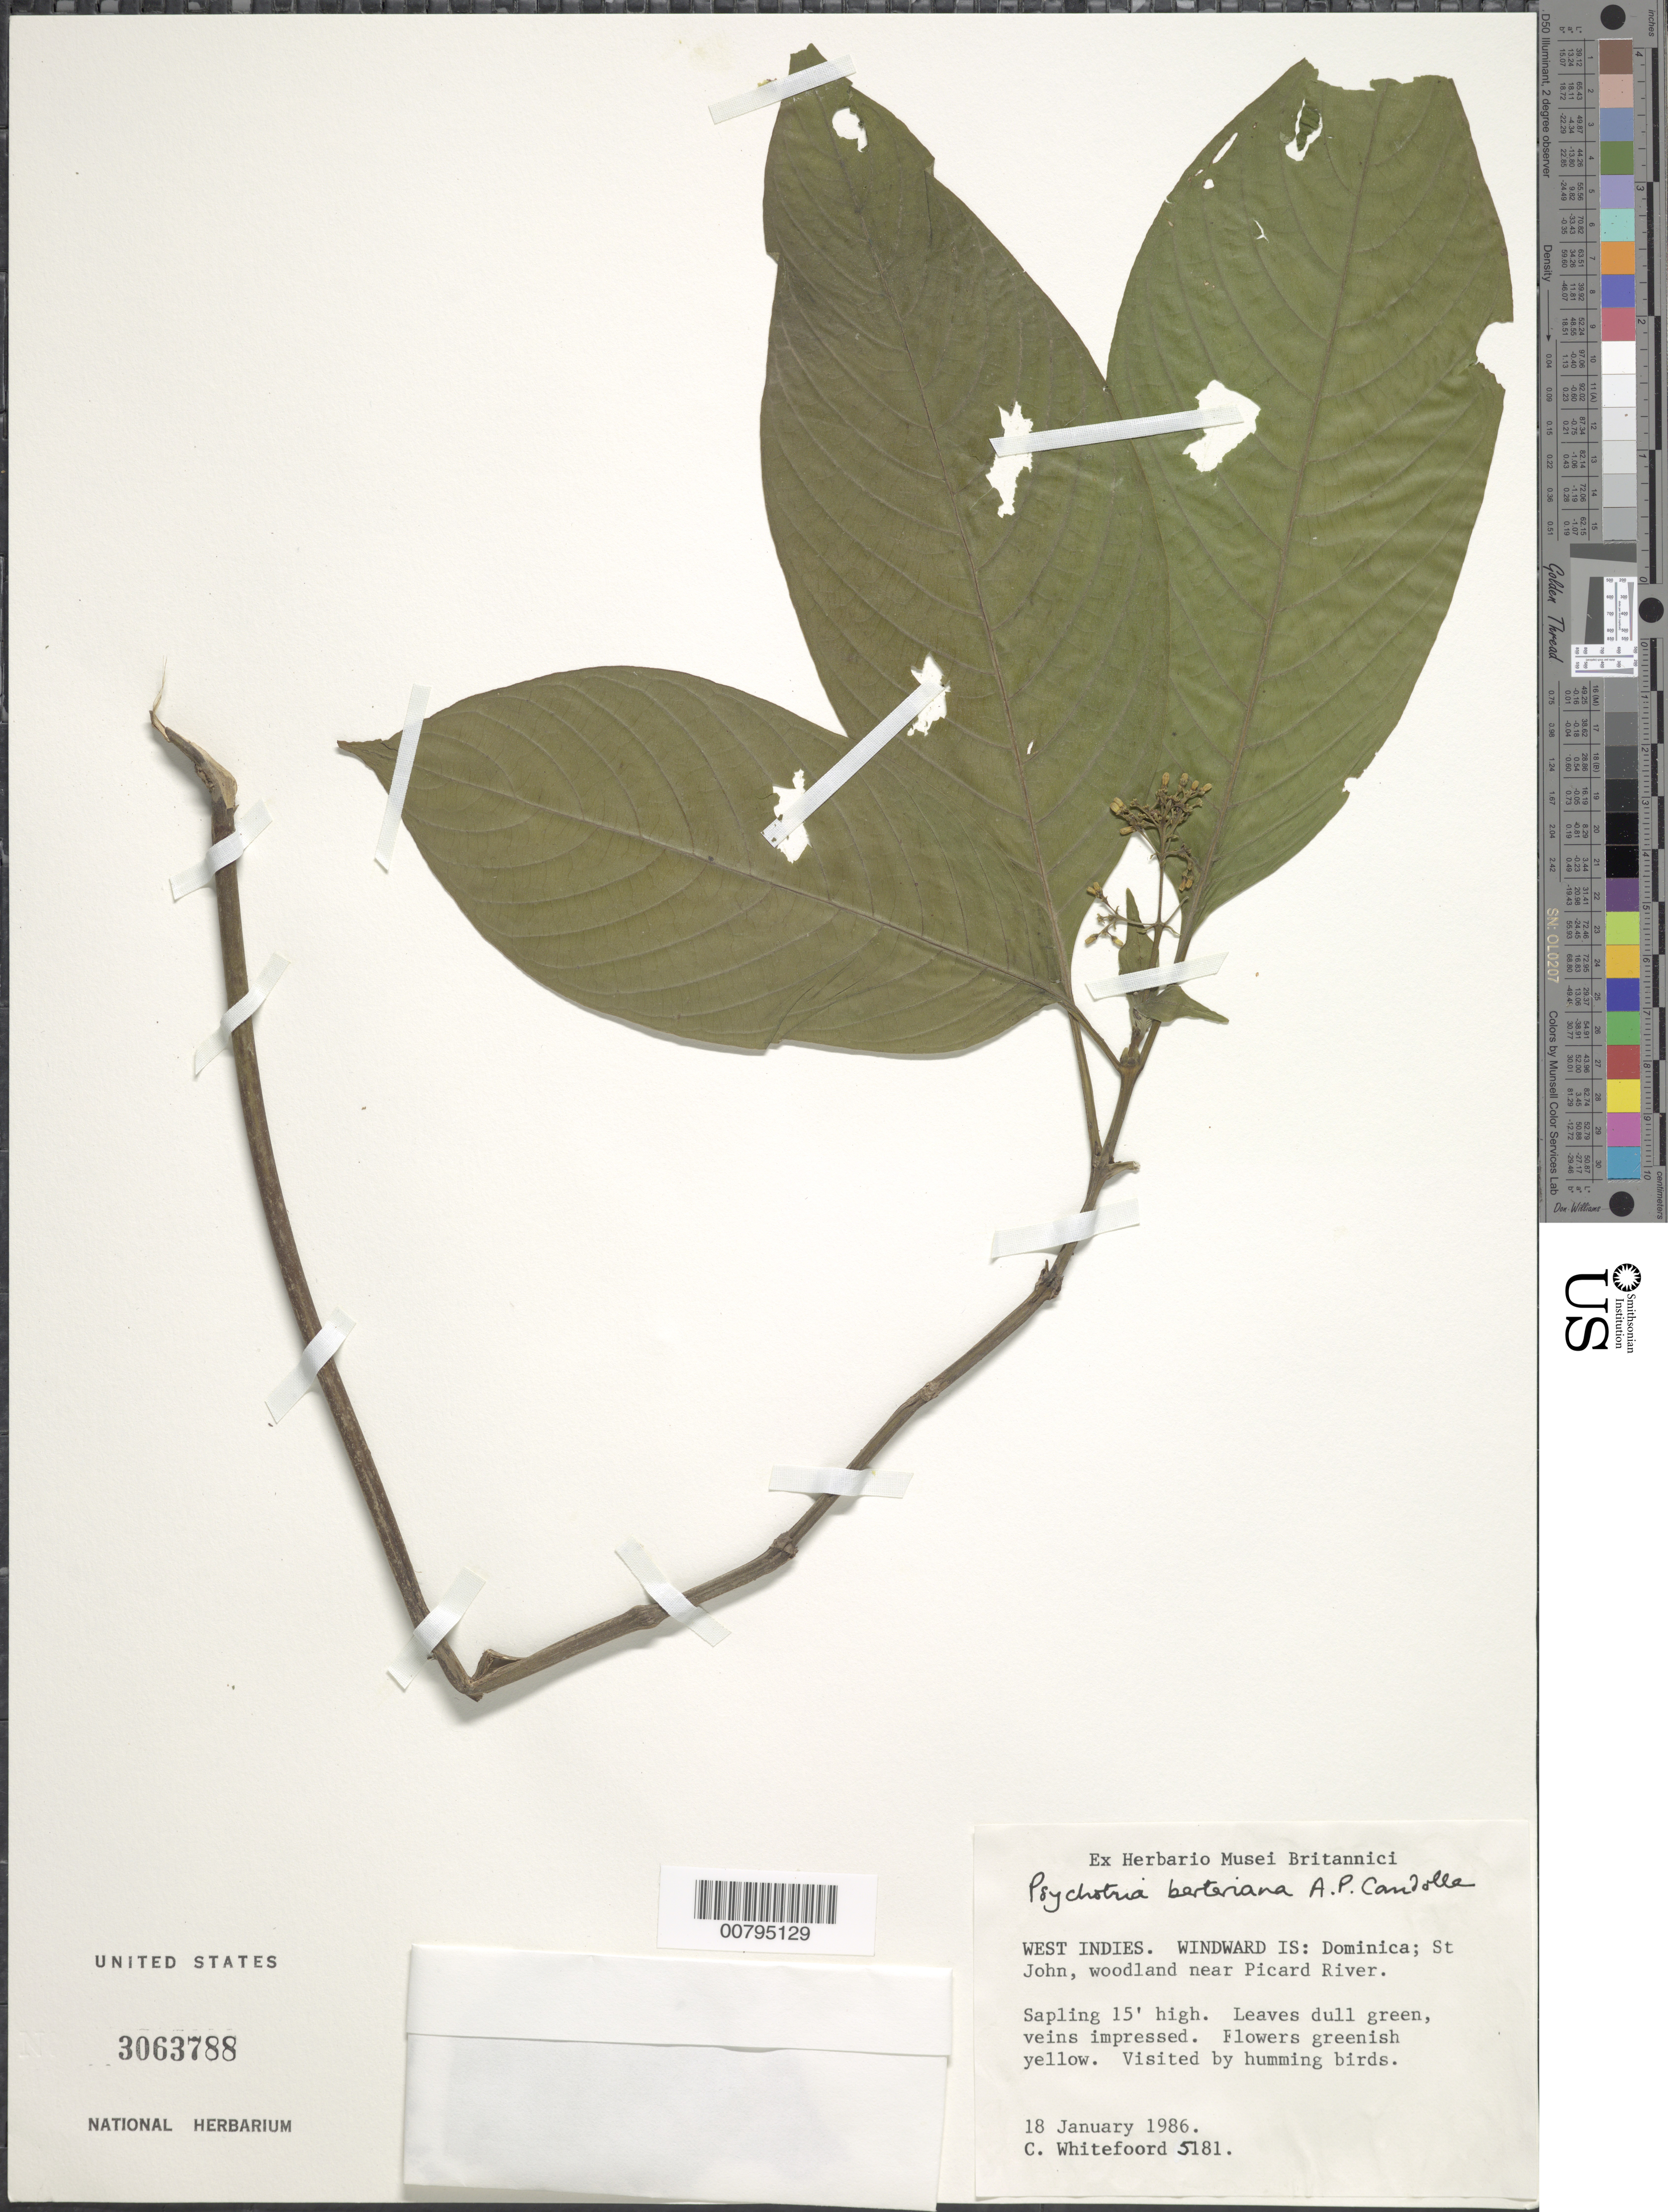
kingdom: Plantae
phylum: Tracheophyta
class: Magnoliopsida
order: Gentianales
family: Rubiaceae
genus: Psychotria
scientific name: Psychotria berteroana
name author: DC.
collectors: C. Whitefoord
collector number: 5181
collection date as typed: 18 Jan 1986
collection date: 1986-01-18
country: Dominica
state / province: St. John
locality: Near Picard River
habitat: Woodland near river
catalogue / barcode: US 3063788